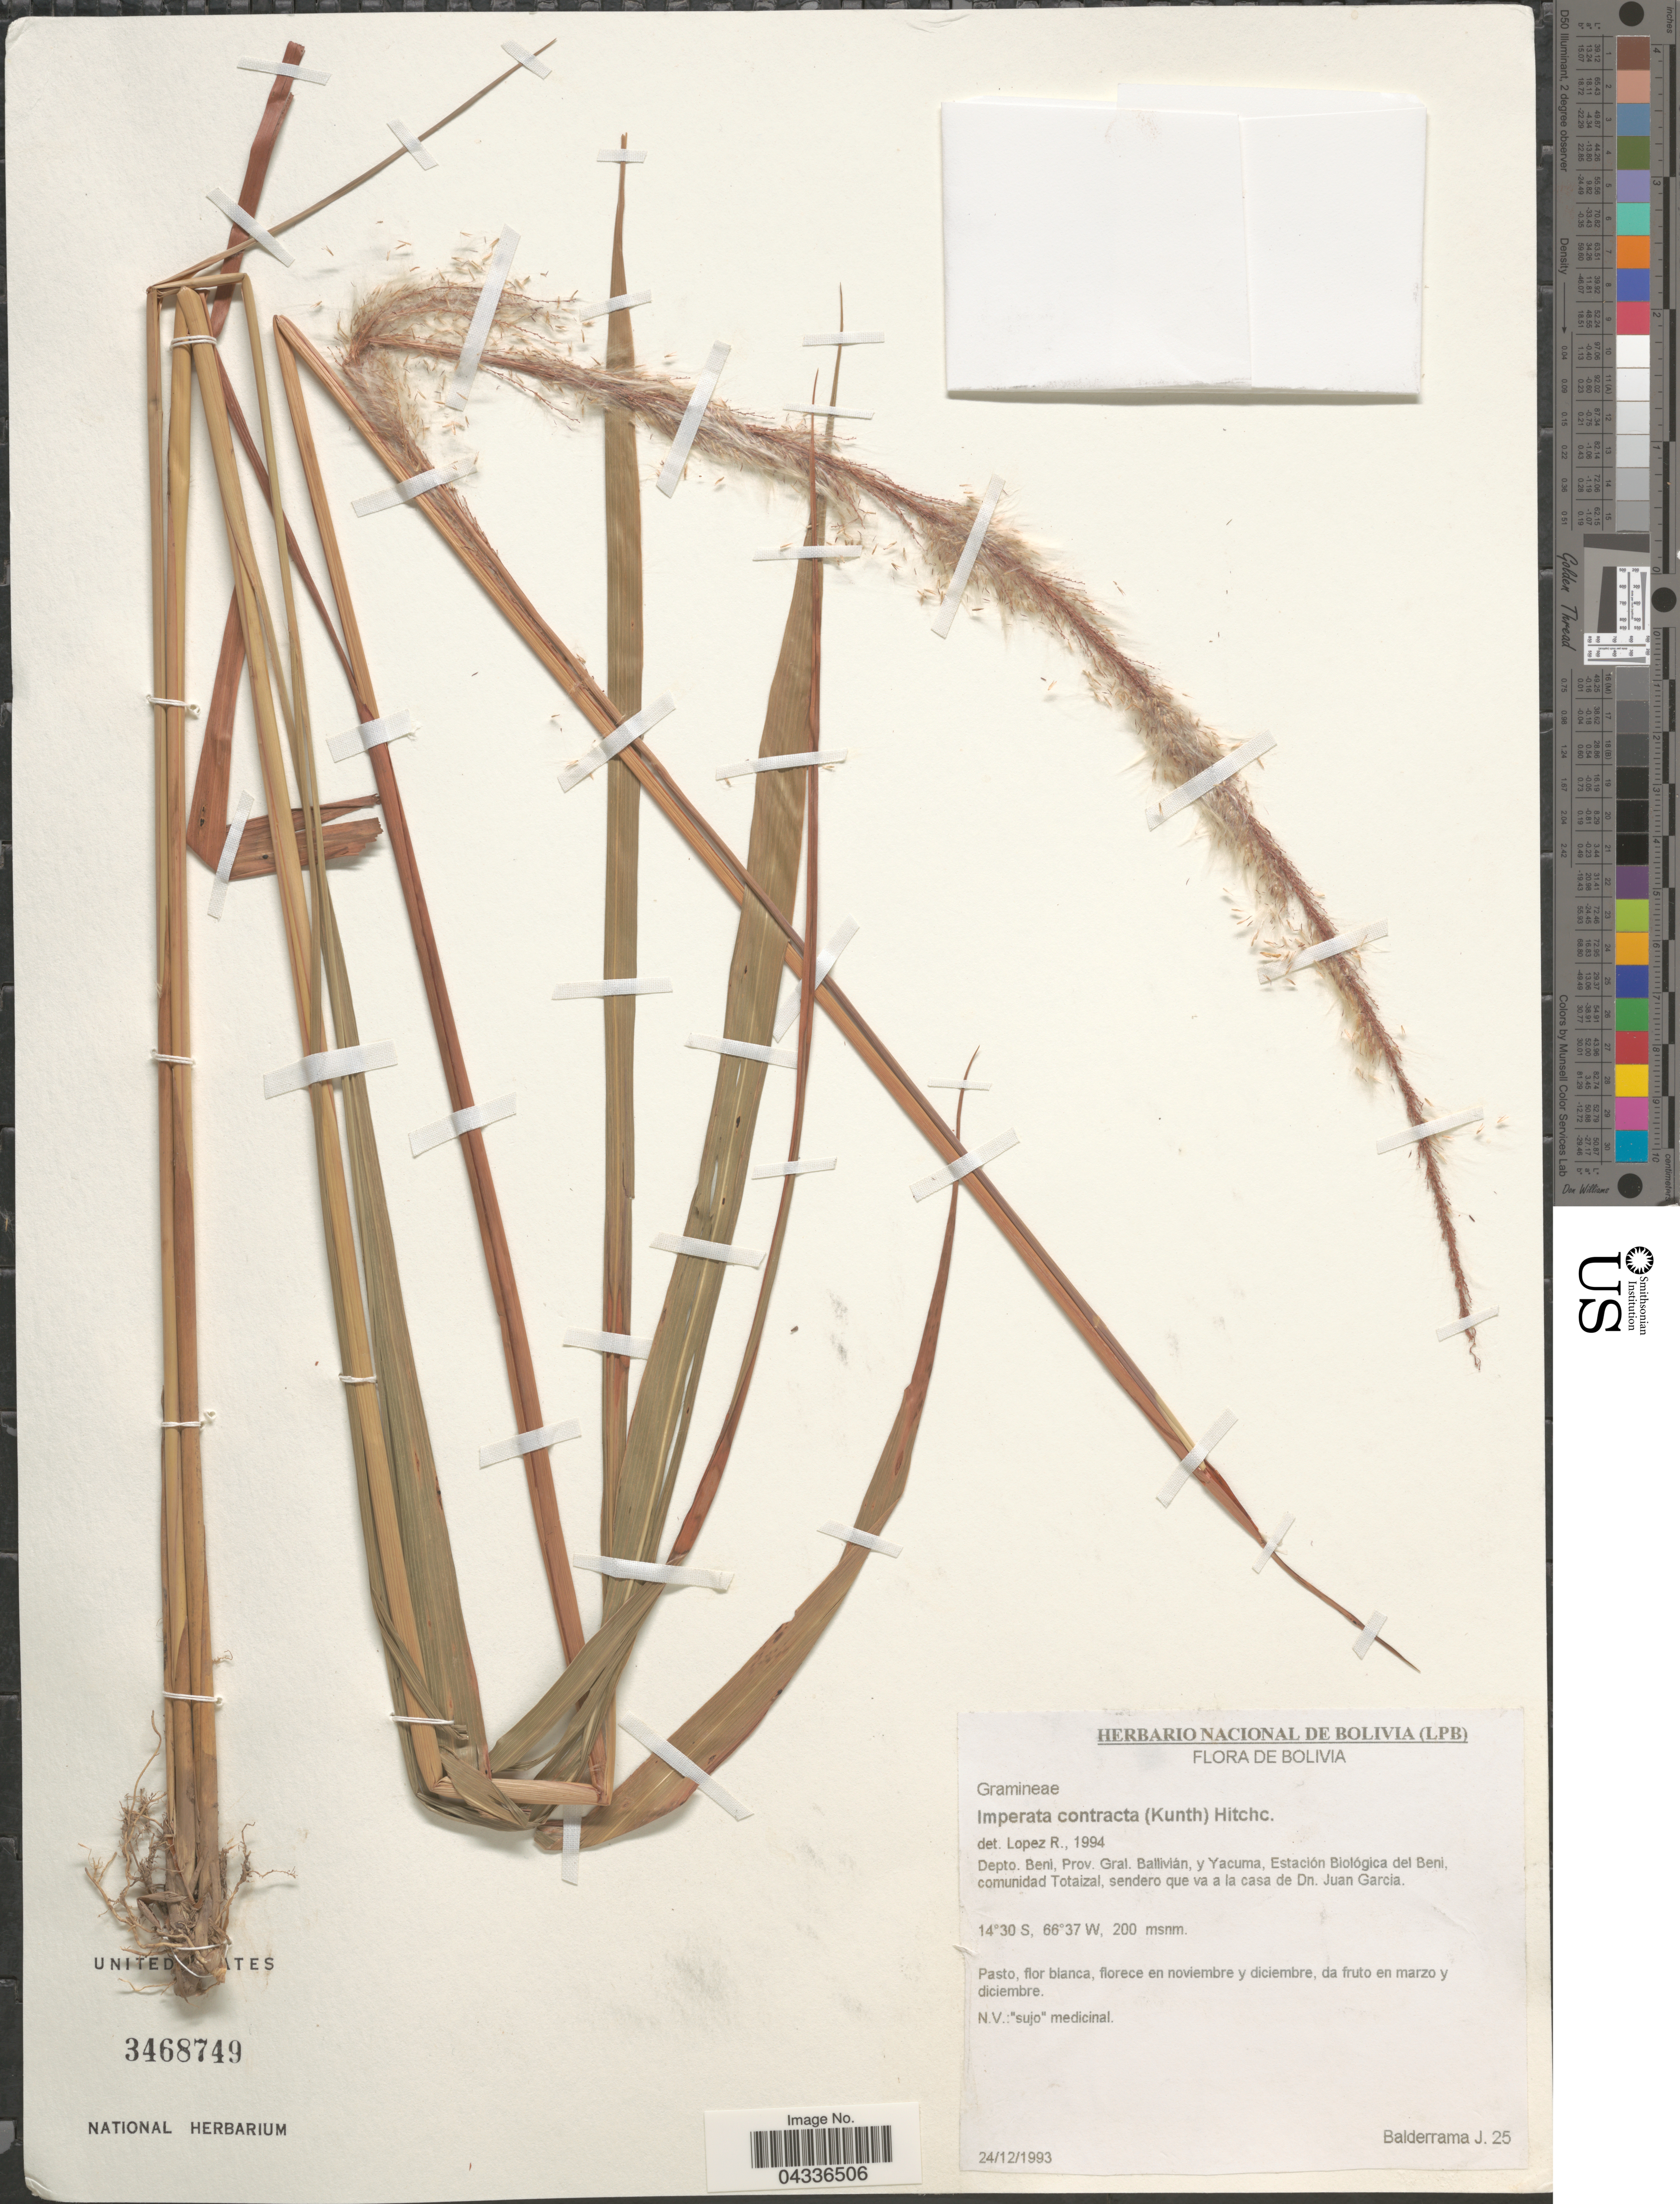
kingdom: Plantae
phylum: Tracheophyta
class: Liliopsida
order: Poales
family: Poaceae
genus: Imperata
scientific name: Imperata contracta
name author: (Kunth) Hitchc.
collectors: J. Balderrama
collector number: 25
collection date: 1993-12-24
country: Bolivia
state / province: Beni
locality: Depto. Beni, Prov. Gral Ballivián, y Yacuma, Estación Biológica del Beni, comunidad Totaizal, sendero que va a la casa de Dn. Juan Garcia.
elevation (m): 200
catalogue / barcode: US 3468749